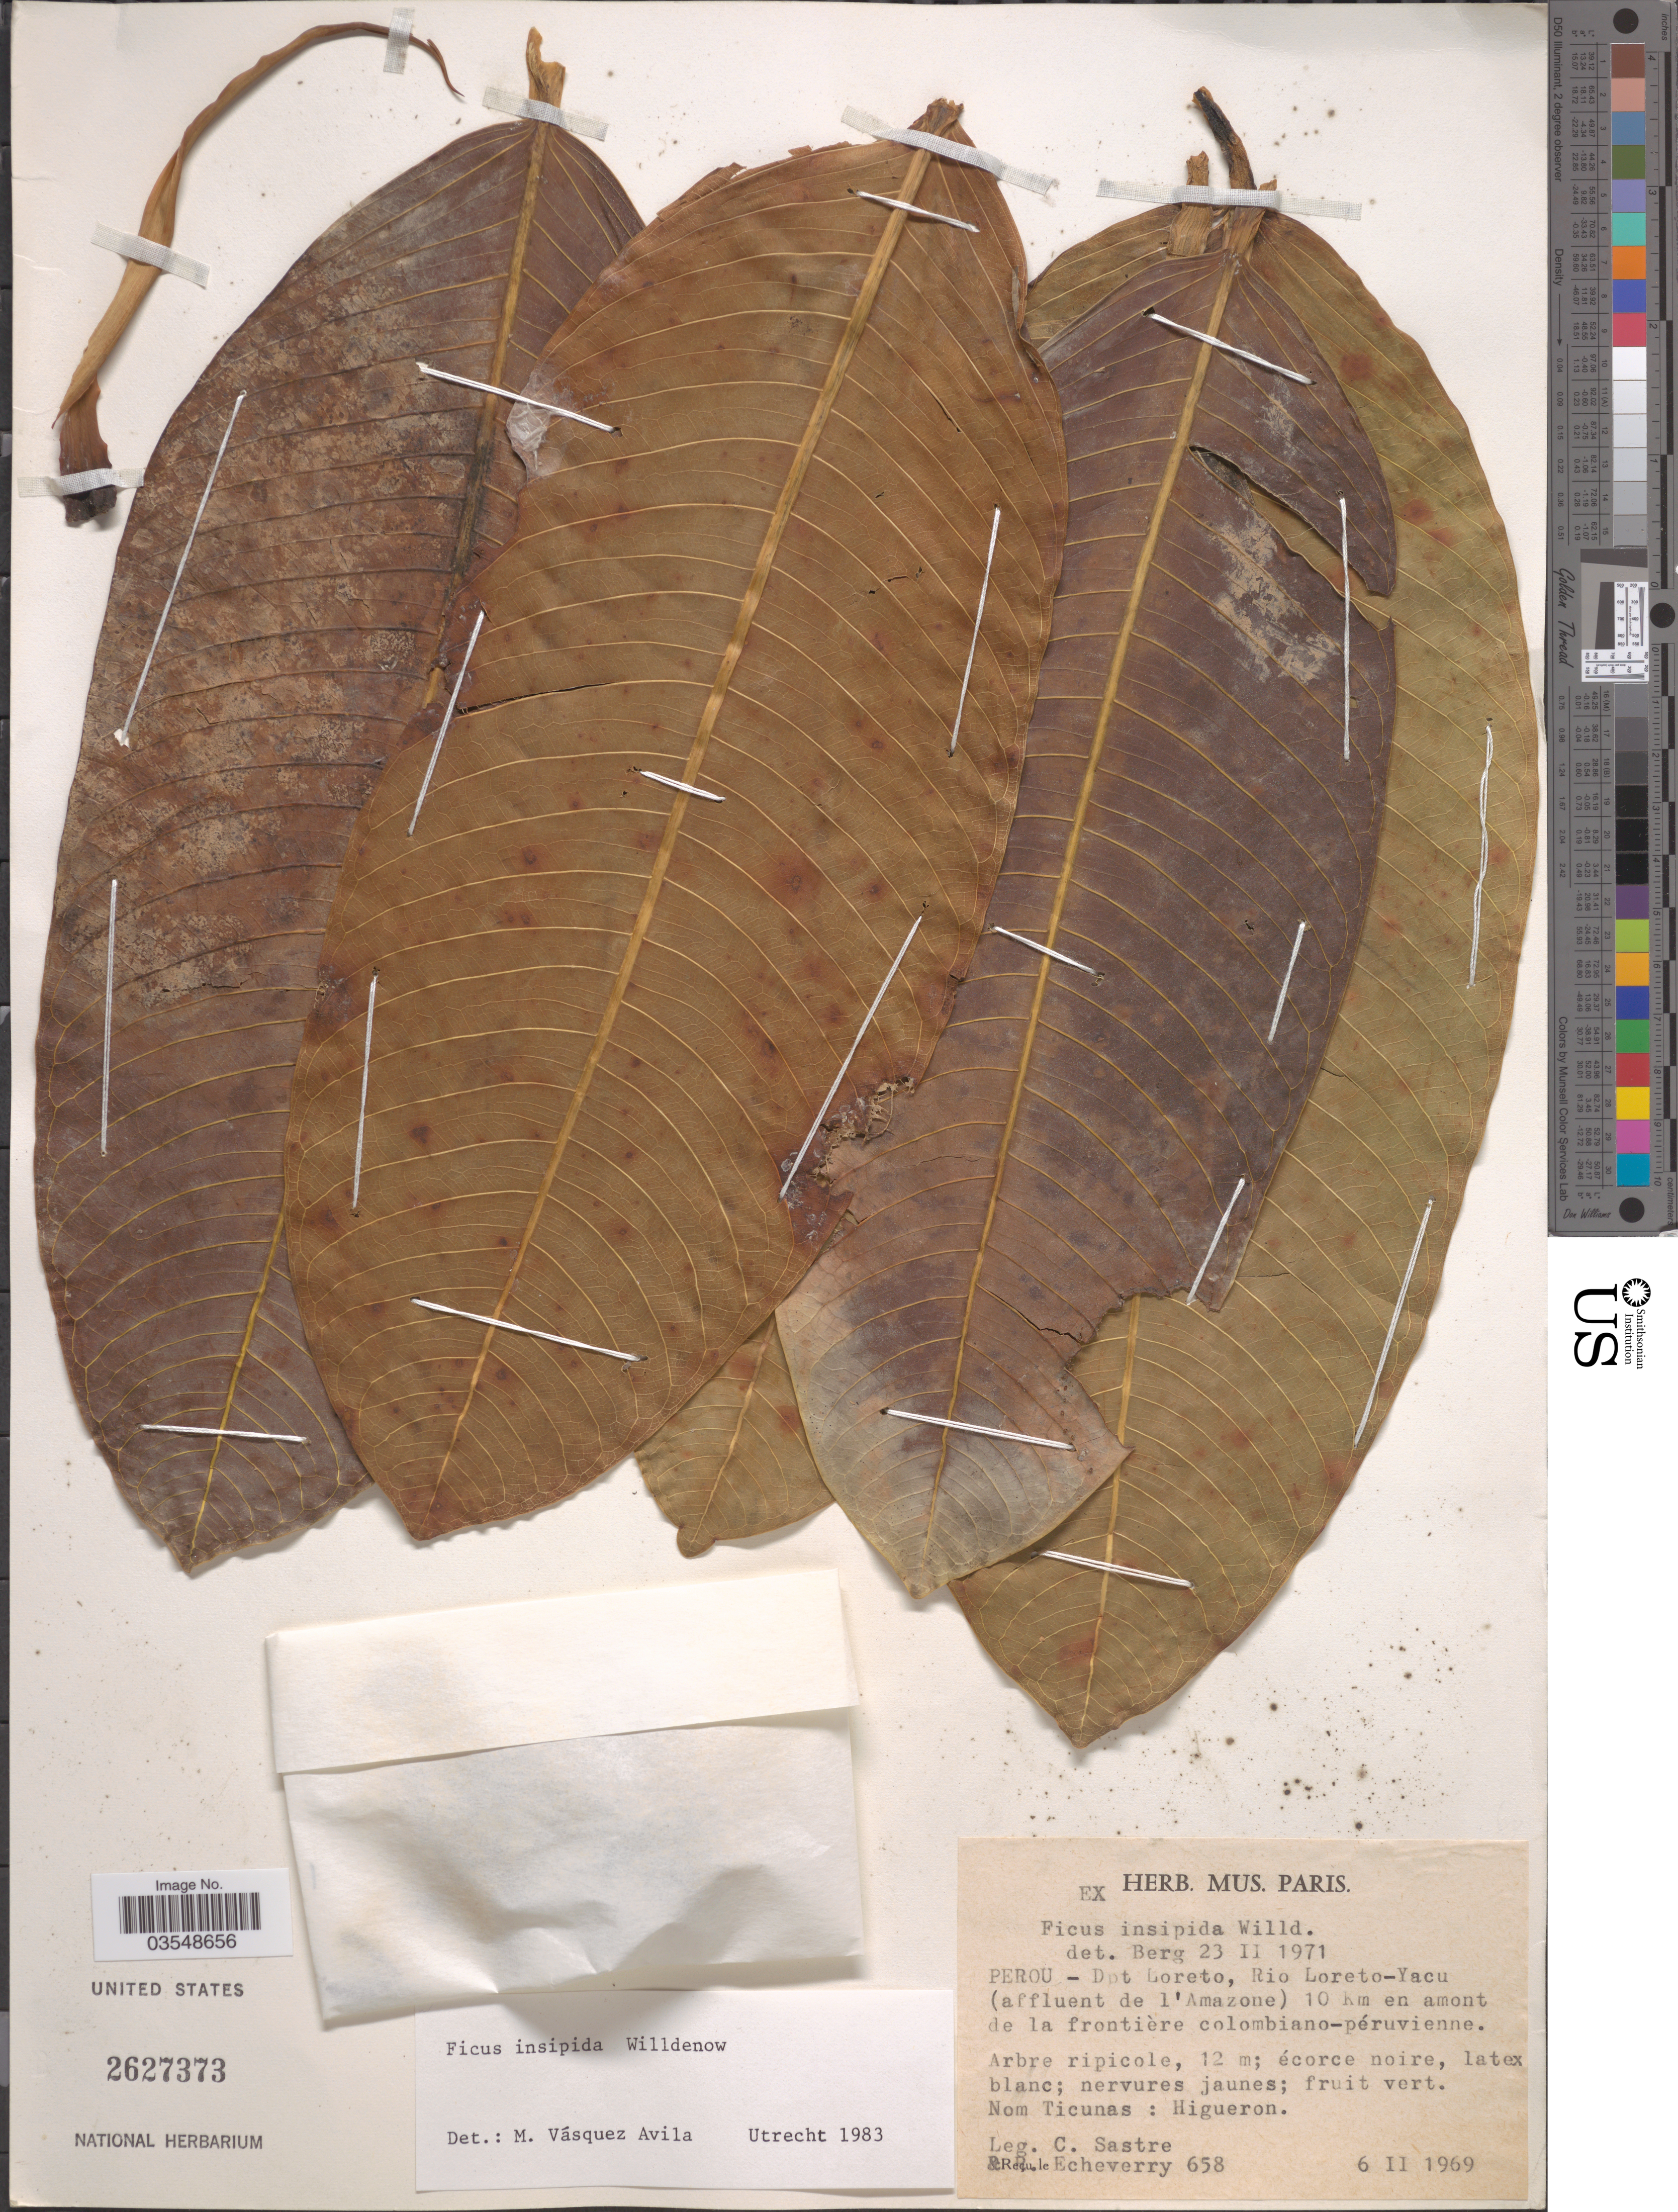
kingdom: Plantae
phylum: Tracheophyta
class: Magnoliopsida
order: Rosales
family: Moraceae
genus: Ficus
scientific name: Ficus insipida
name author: Willd.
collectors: C. Sastre & R. Echeverry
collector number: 658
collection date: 1969-02-06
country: Peru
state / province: Loreto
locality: Dpt Loreto, rio Loreto-Yacu (affluent de l'Amazone) 10 Km. en amont de la frontière colombiano-péruvienne.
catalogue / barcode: US 2627373